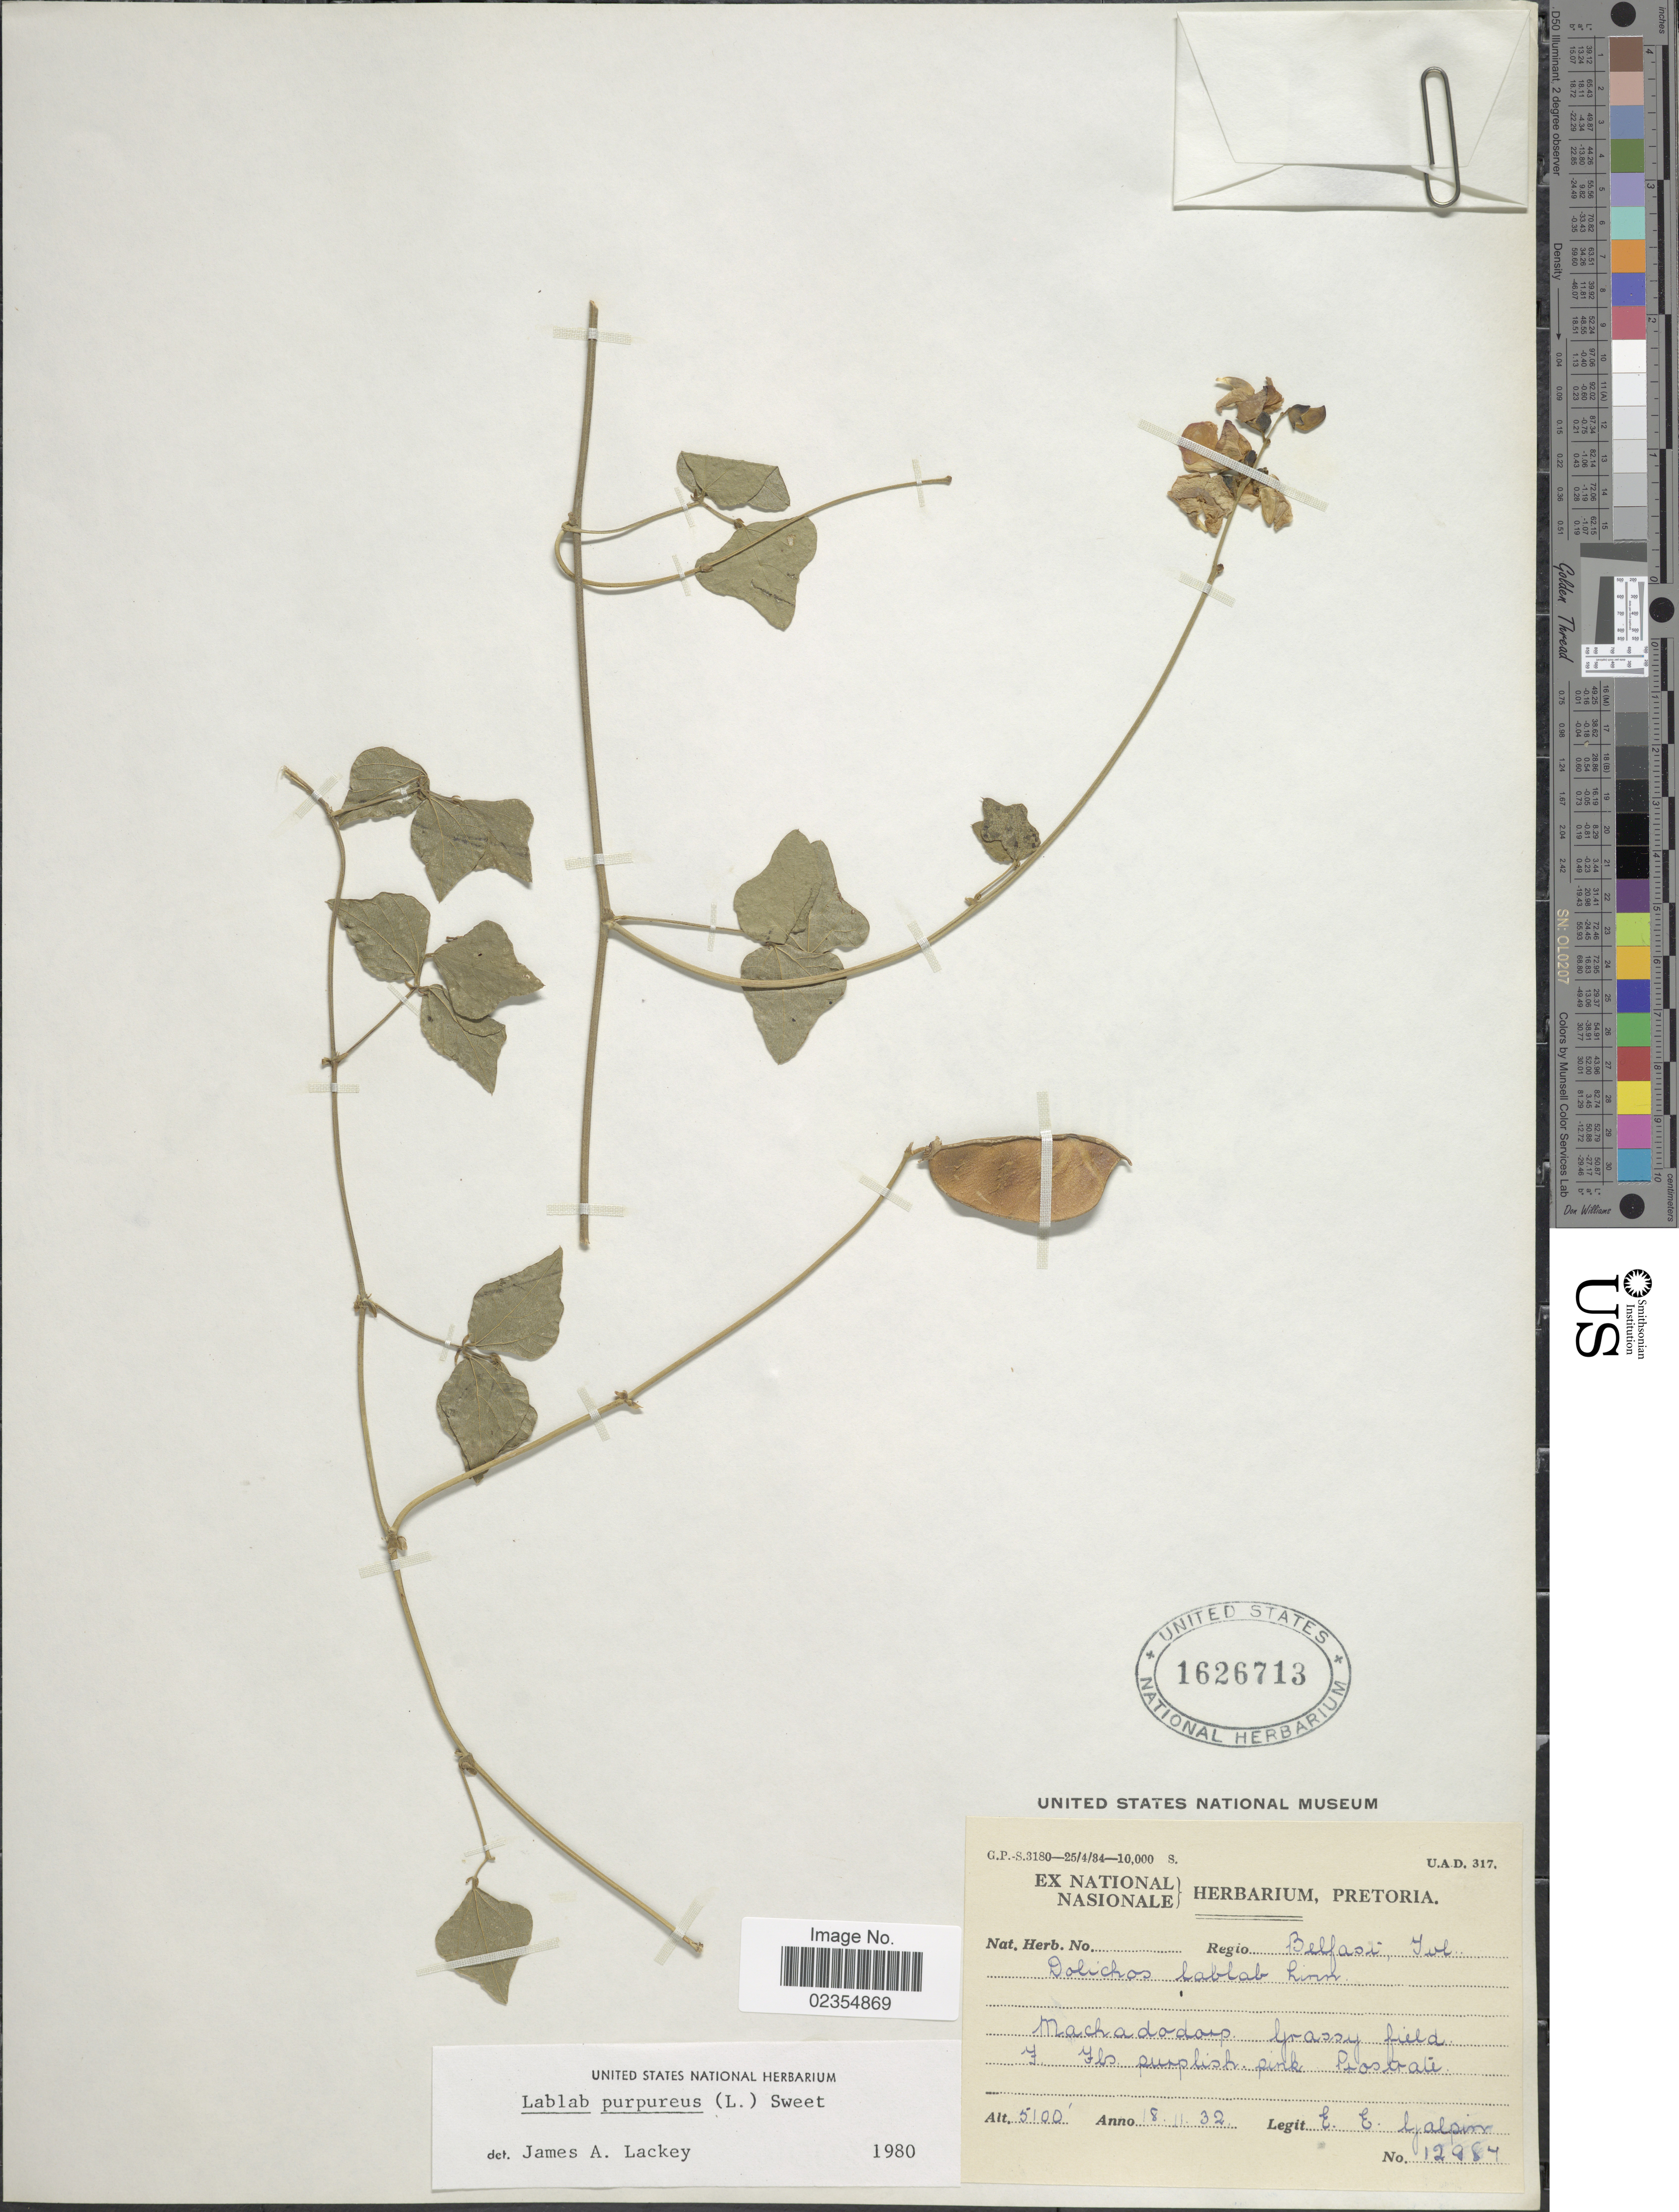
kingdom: Plantae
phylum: Tracheophyta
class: Magnoliopsida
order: Fabales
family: Fabaceae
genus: Lablab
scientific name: Lablab purpureus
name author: (L.) Sweet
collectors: E. Galpin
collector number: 12984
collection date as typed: Transcribed d/m/y: 18/11/32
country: South Africa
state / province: Mpumalanga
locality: Regio Belfast, Tol. Machadodorp, grassy field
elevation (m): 1554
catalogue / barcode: US 1626713